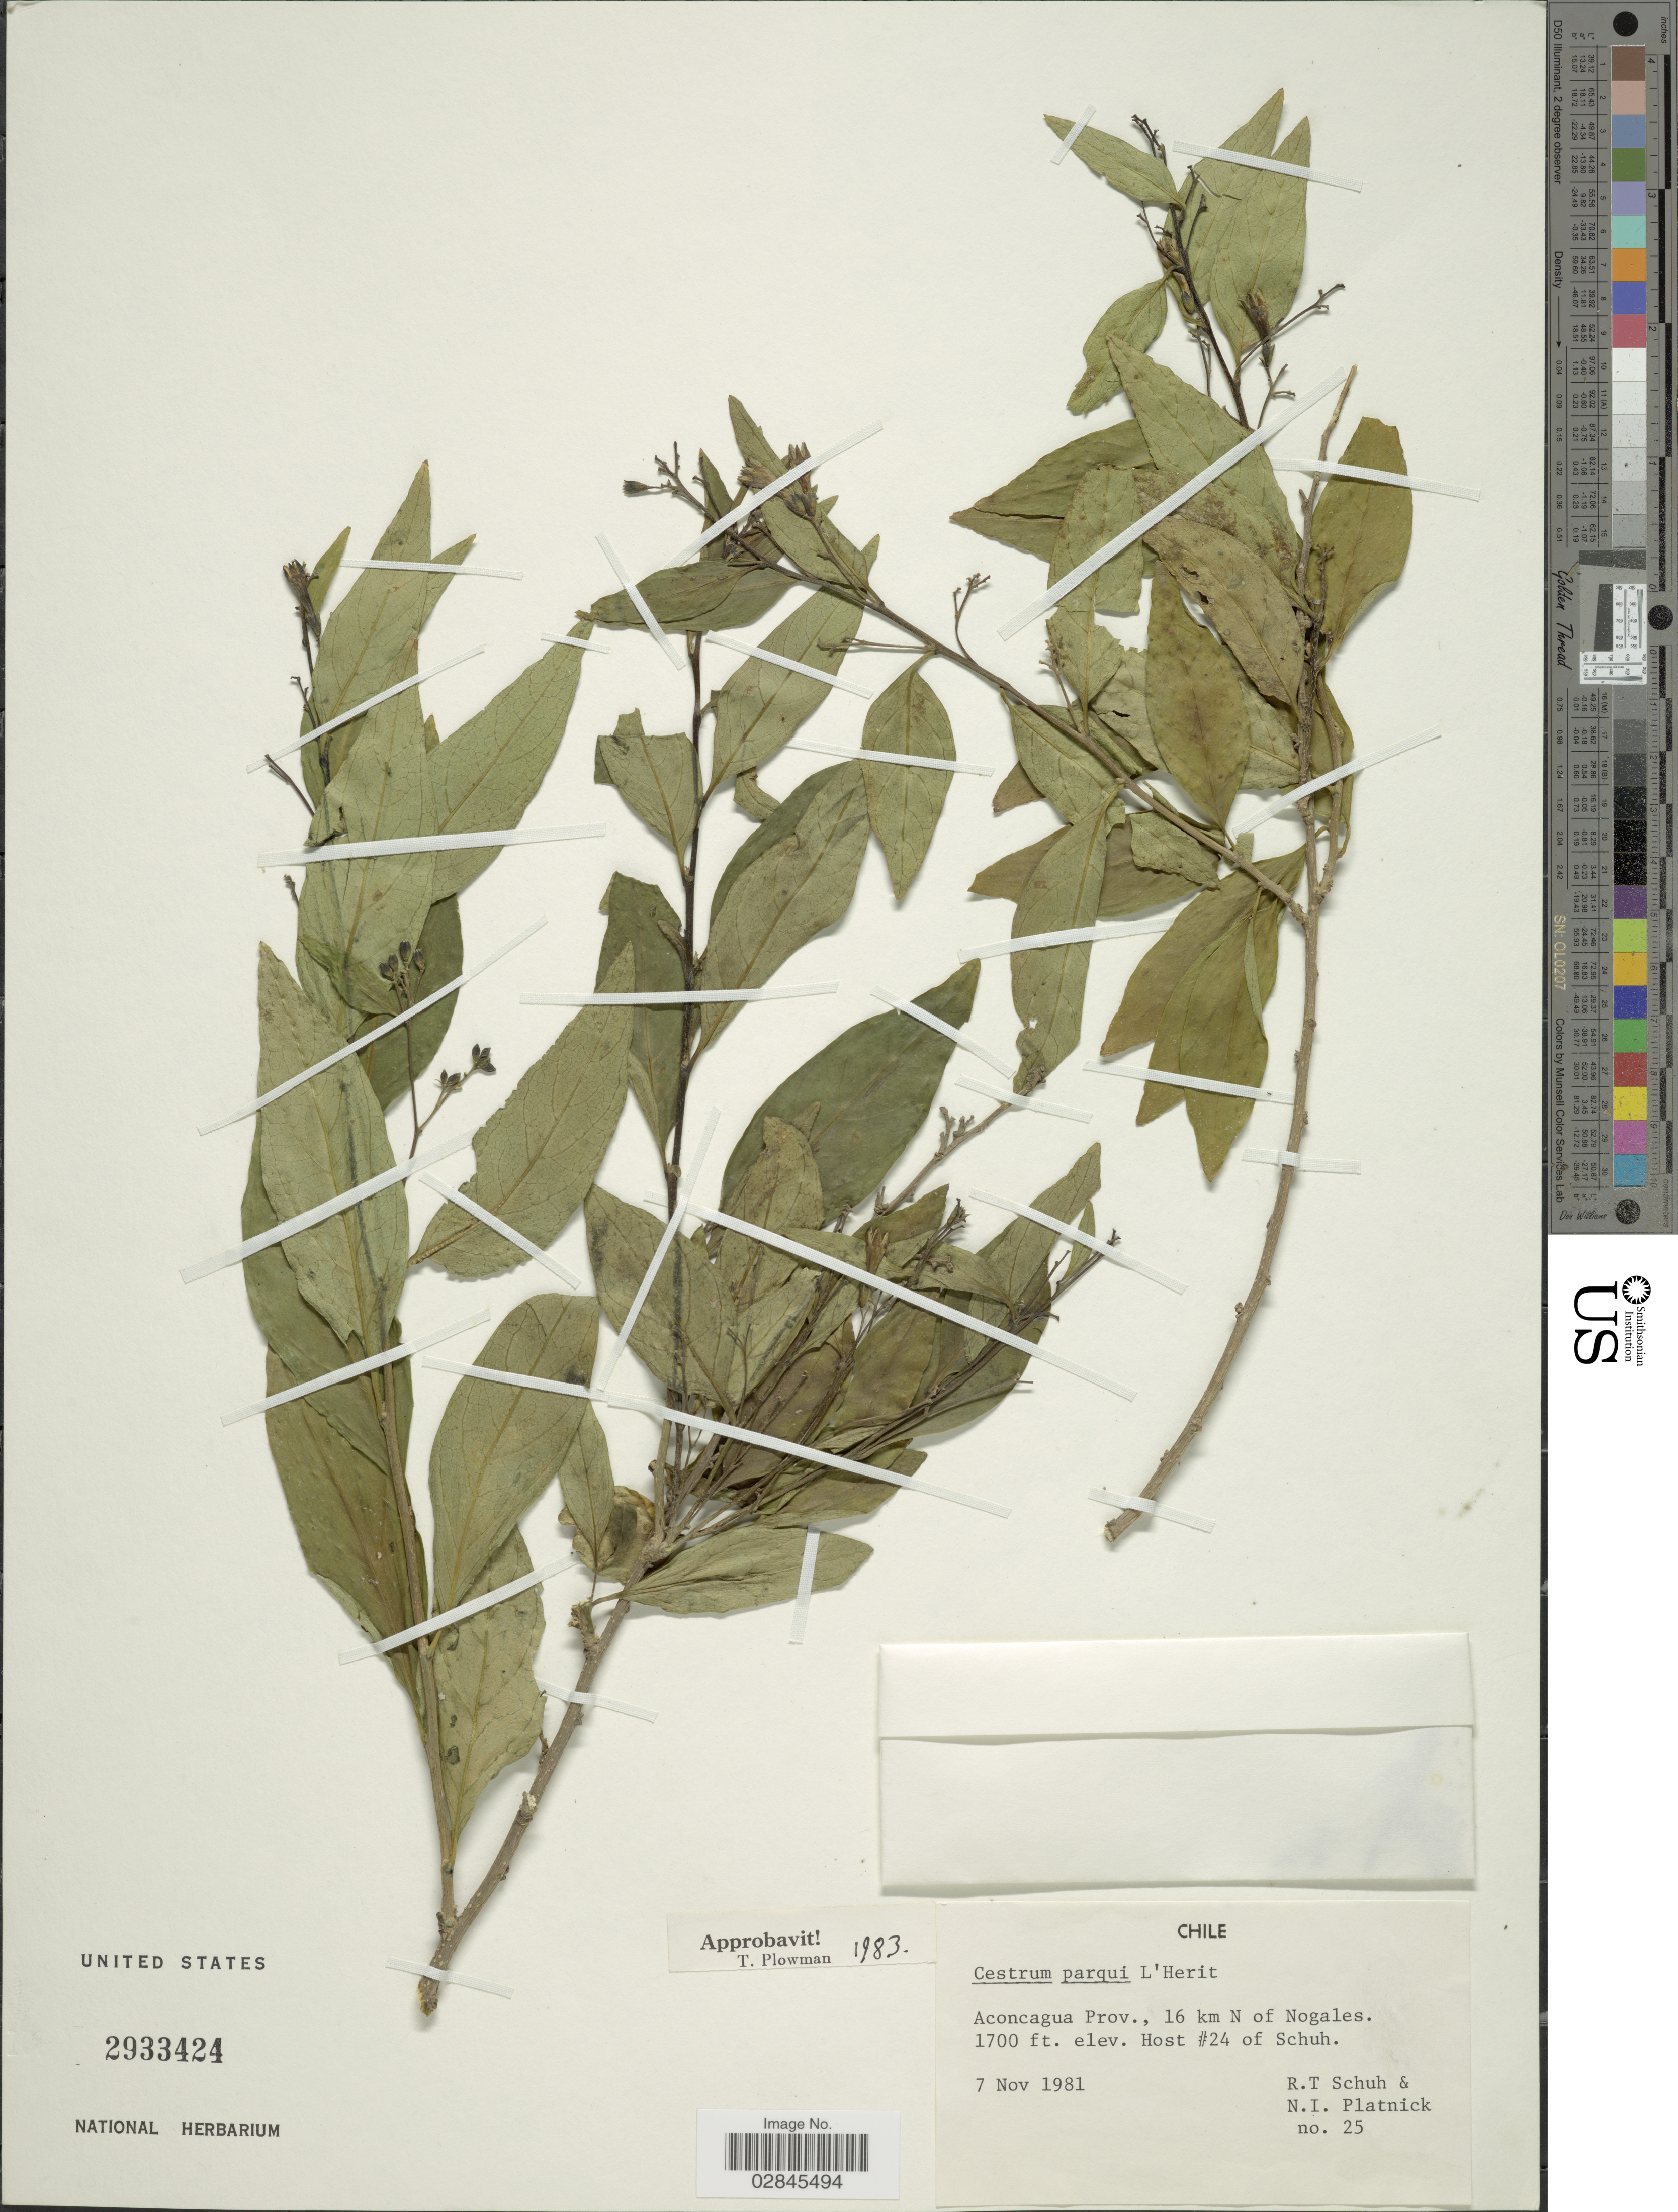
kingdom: Plantae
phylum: Tracheophyta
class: Magnoliopsida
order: Solanales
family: Solanaceae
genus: Cestrum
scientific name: Cestrum parqui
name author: L'Hér.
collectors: R. Schuh & N. Platnick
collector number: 25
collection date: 1981-11-07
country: Chile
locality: Aconcagua Prov., 16 km N of Nogales. Host #24 of Schuh.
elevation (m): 518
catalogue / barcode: US 2933424